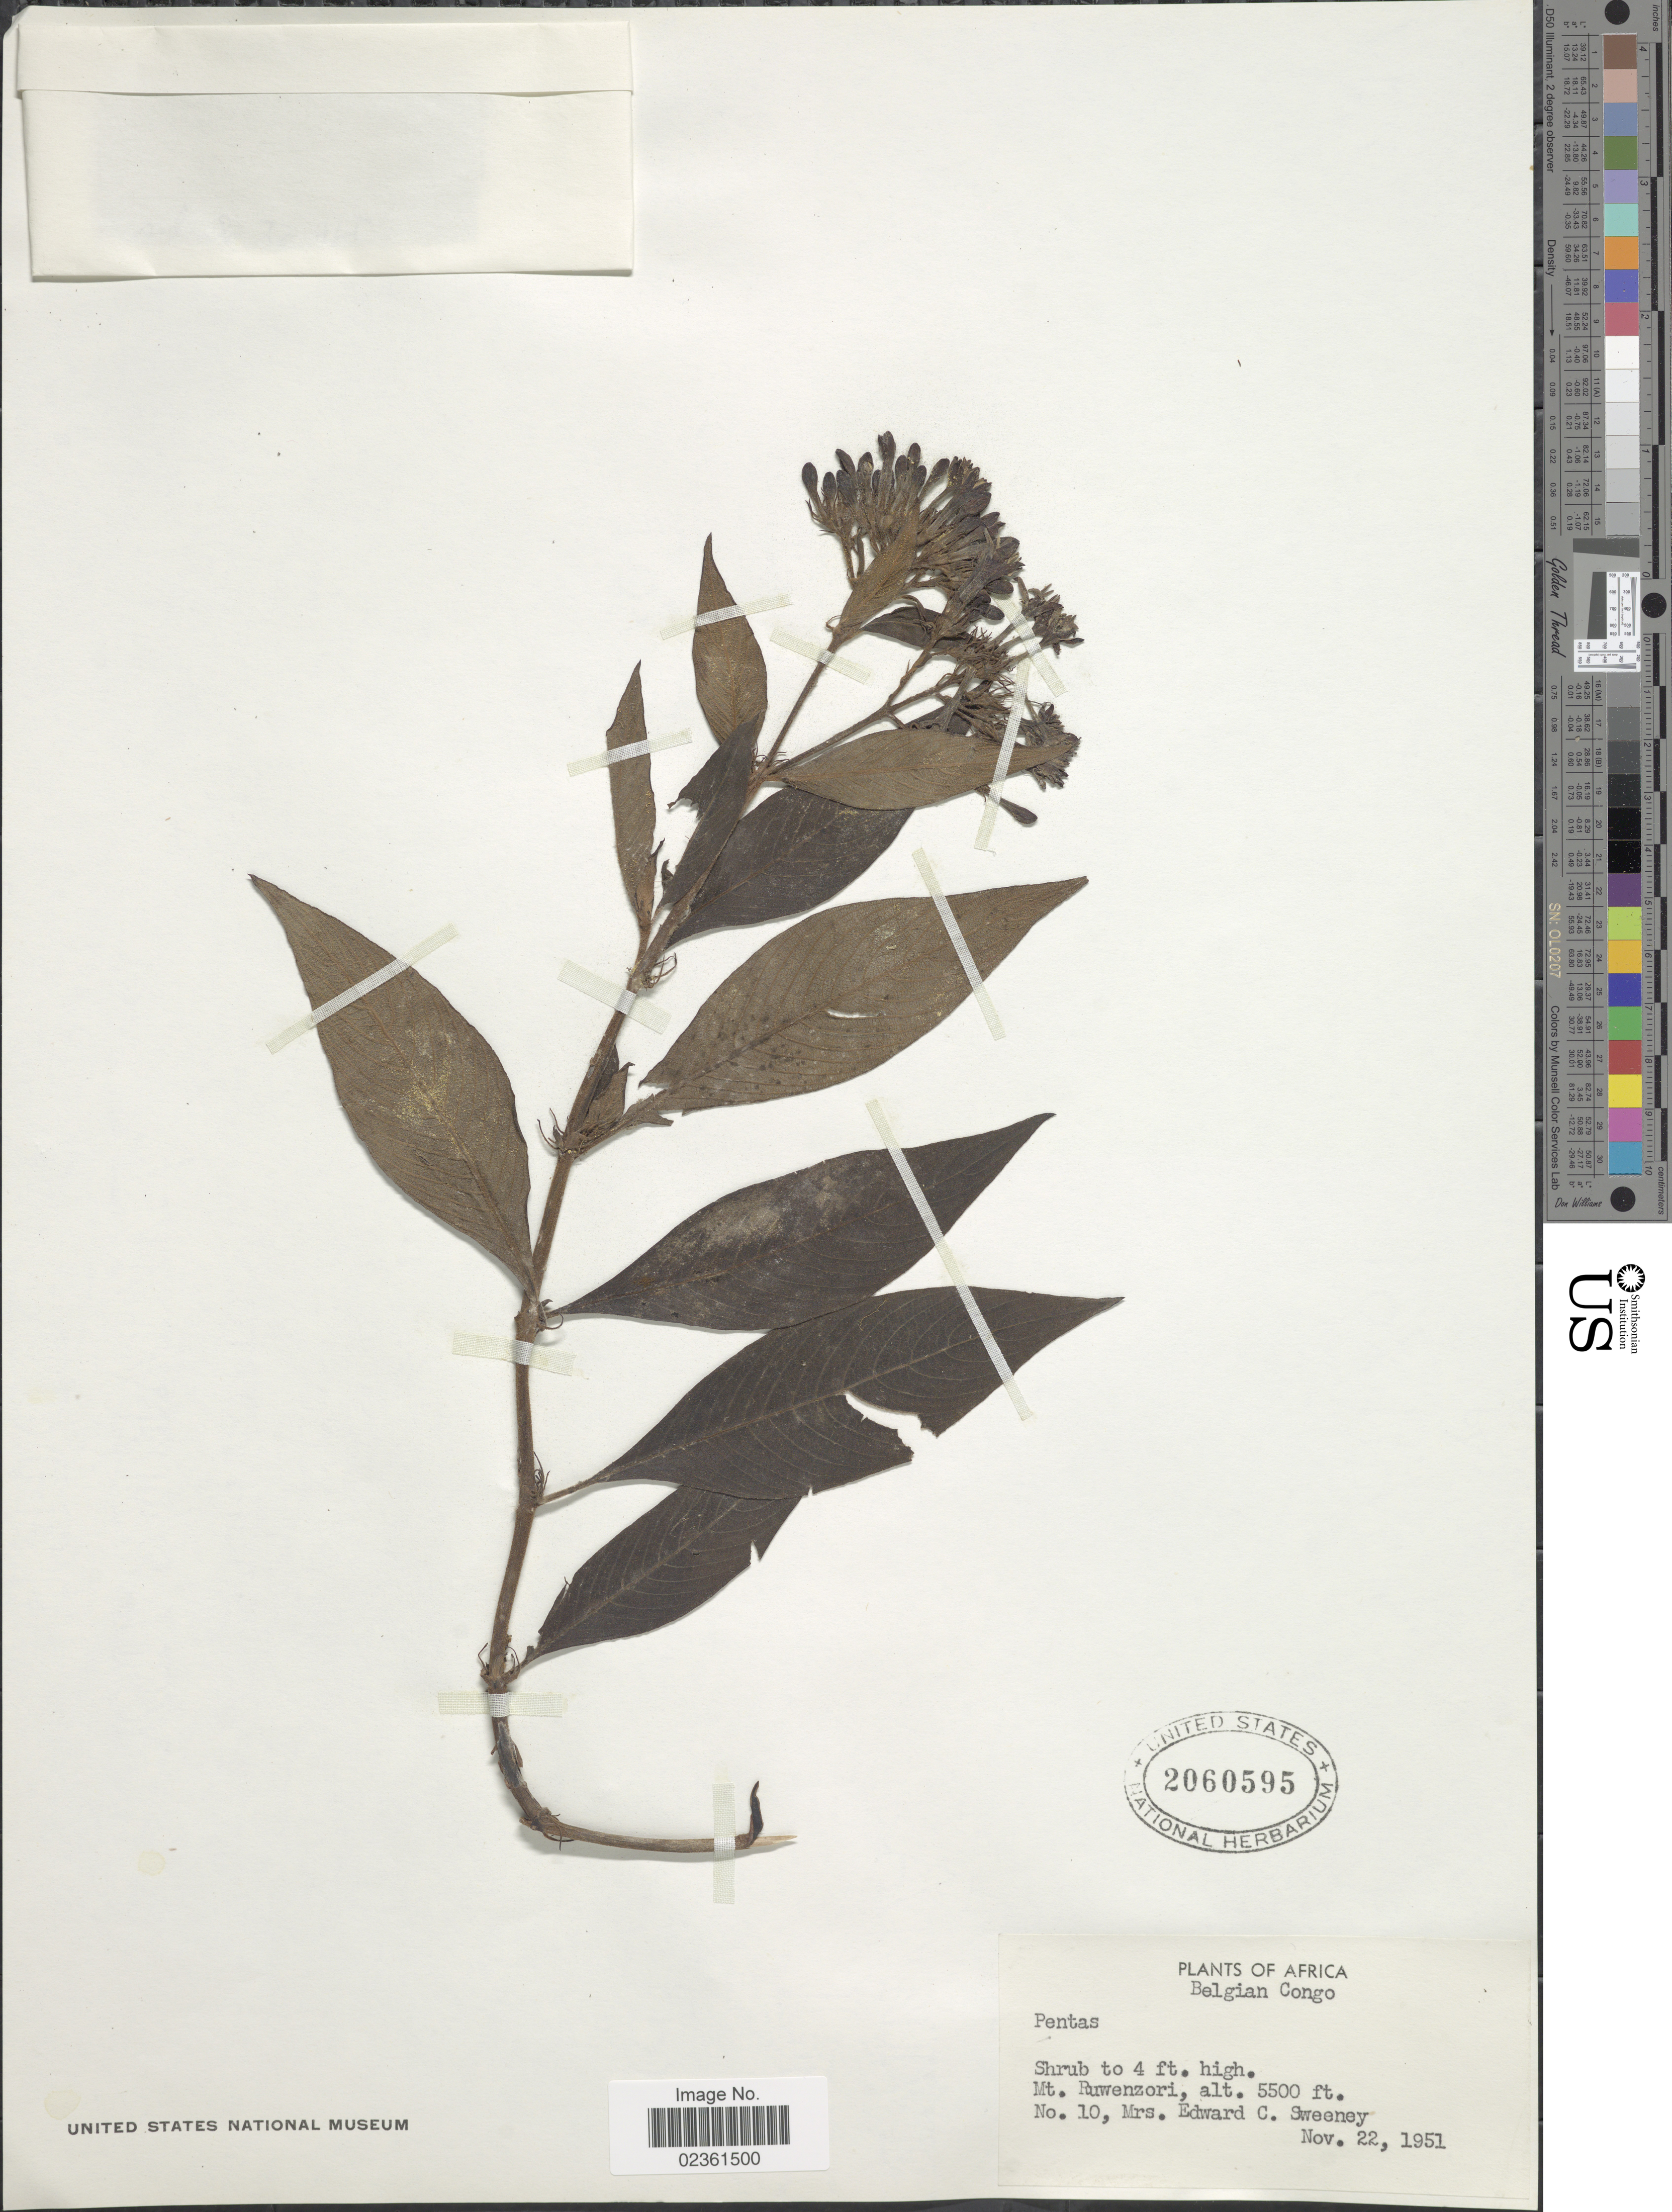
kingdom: Plantae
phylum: Tracheophyta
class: Magnoliopsida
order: Gentianales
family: Rubiaceae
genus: Pentas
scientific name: Pentas sp.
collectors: E. Sweeney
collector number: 10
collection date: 1951-11-22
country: Congo, Democratic Republic of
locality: Belgian Congo, Mt. Ruwenzori.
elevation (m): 1676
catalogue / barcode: US 2060595